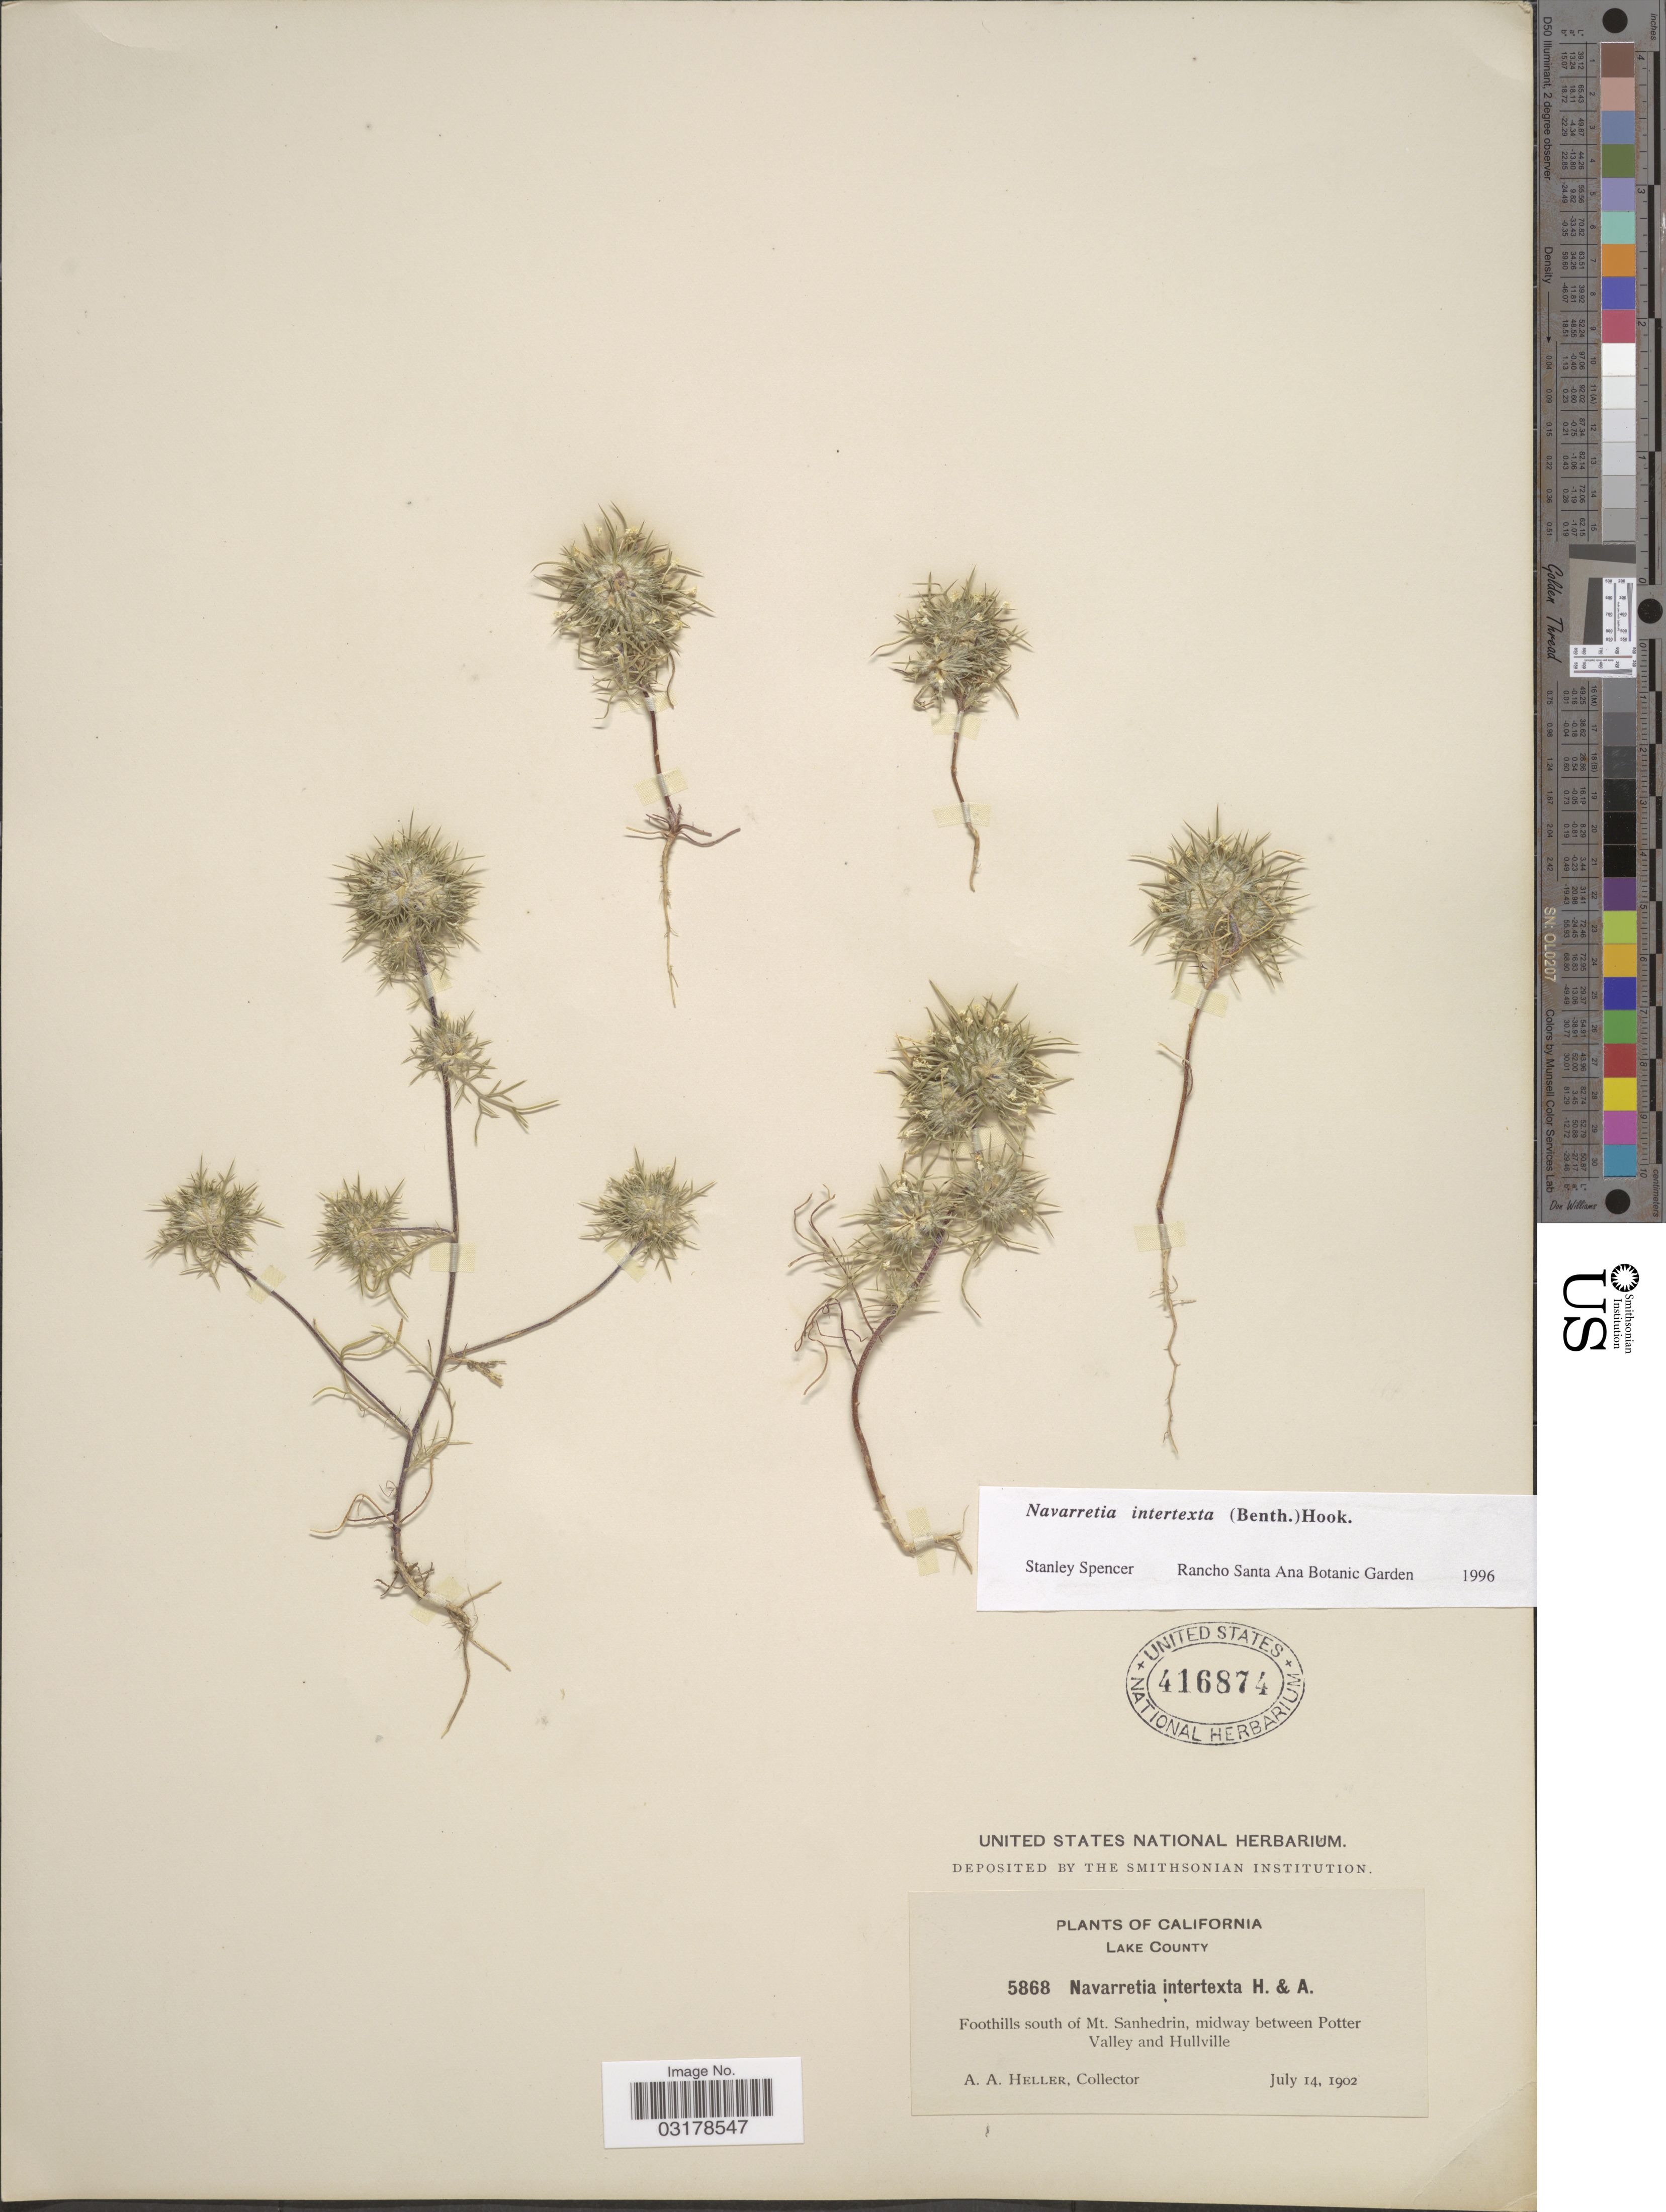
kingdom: Plantae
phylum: Tracheophyta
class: Magnoliopsida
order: Ericales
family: Polemoniaceae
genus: Navarretia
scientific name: Navarretia intertexta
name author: (Benth.) Hook.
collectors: A. A. Heller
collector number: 5868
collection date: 1902-07-14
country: United States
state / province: California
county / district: Lake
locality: Lake County. Foothills south of Mt. Sanhedrin, midway between Potter Valley and Hullville.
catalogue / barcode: US 416874